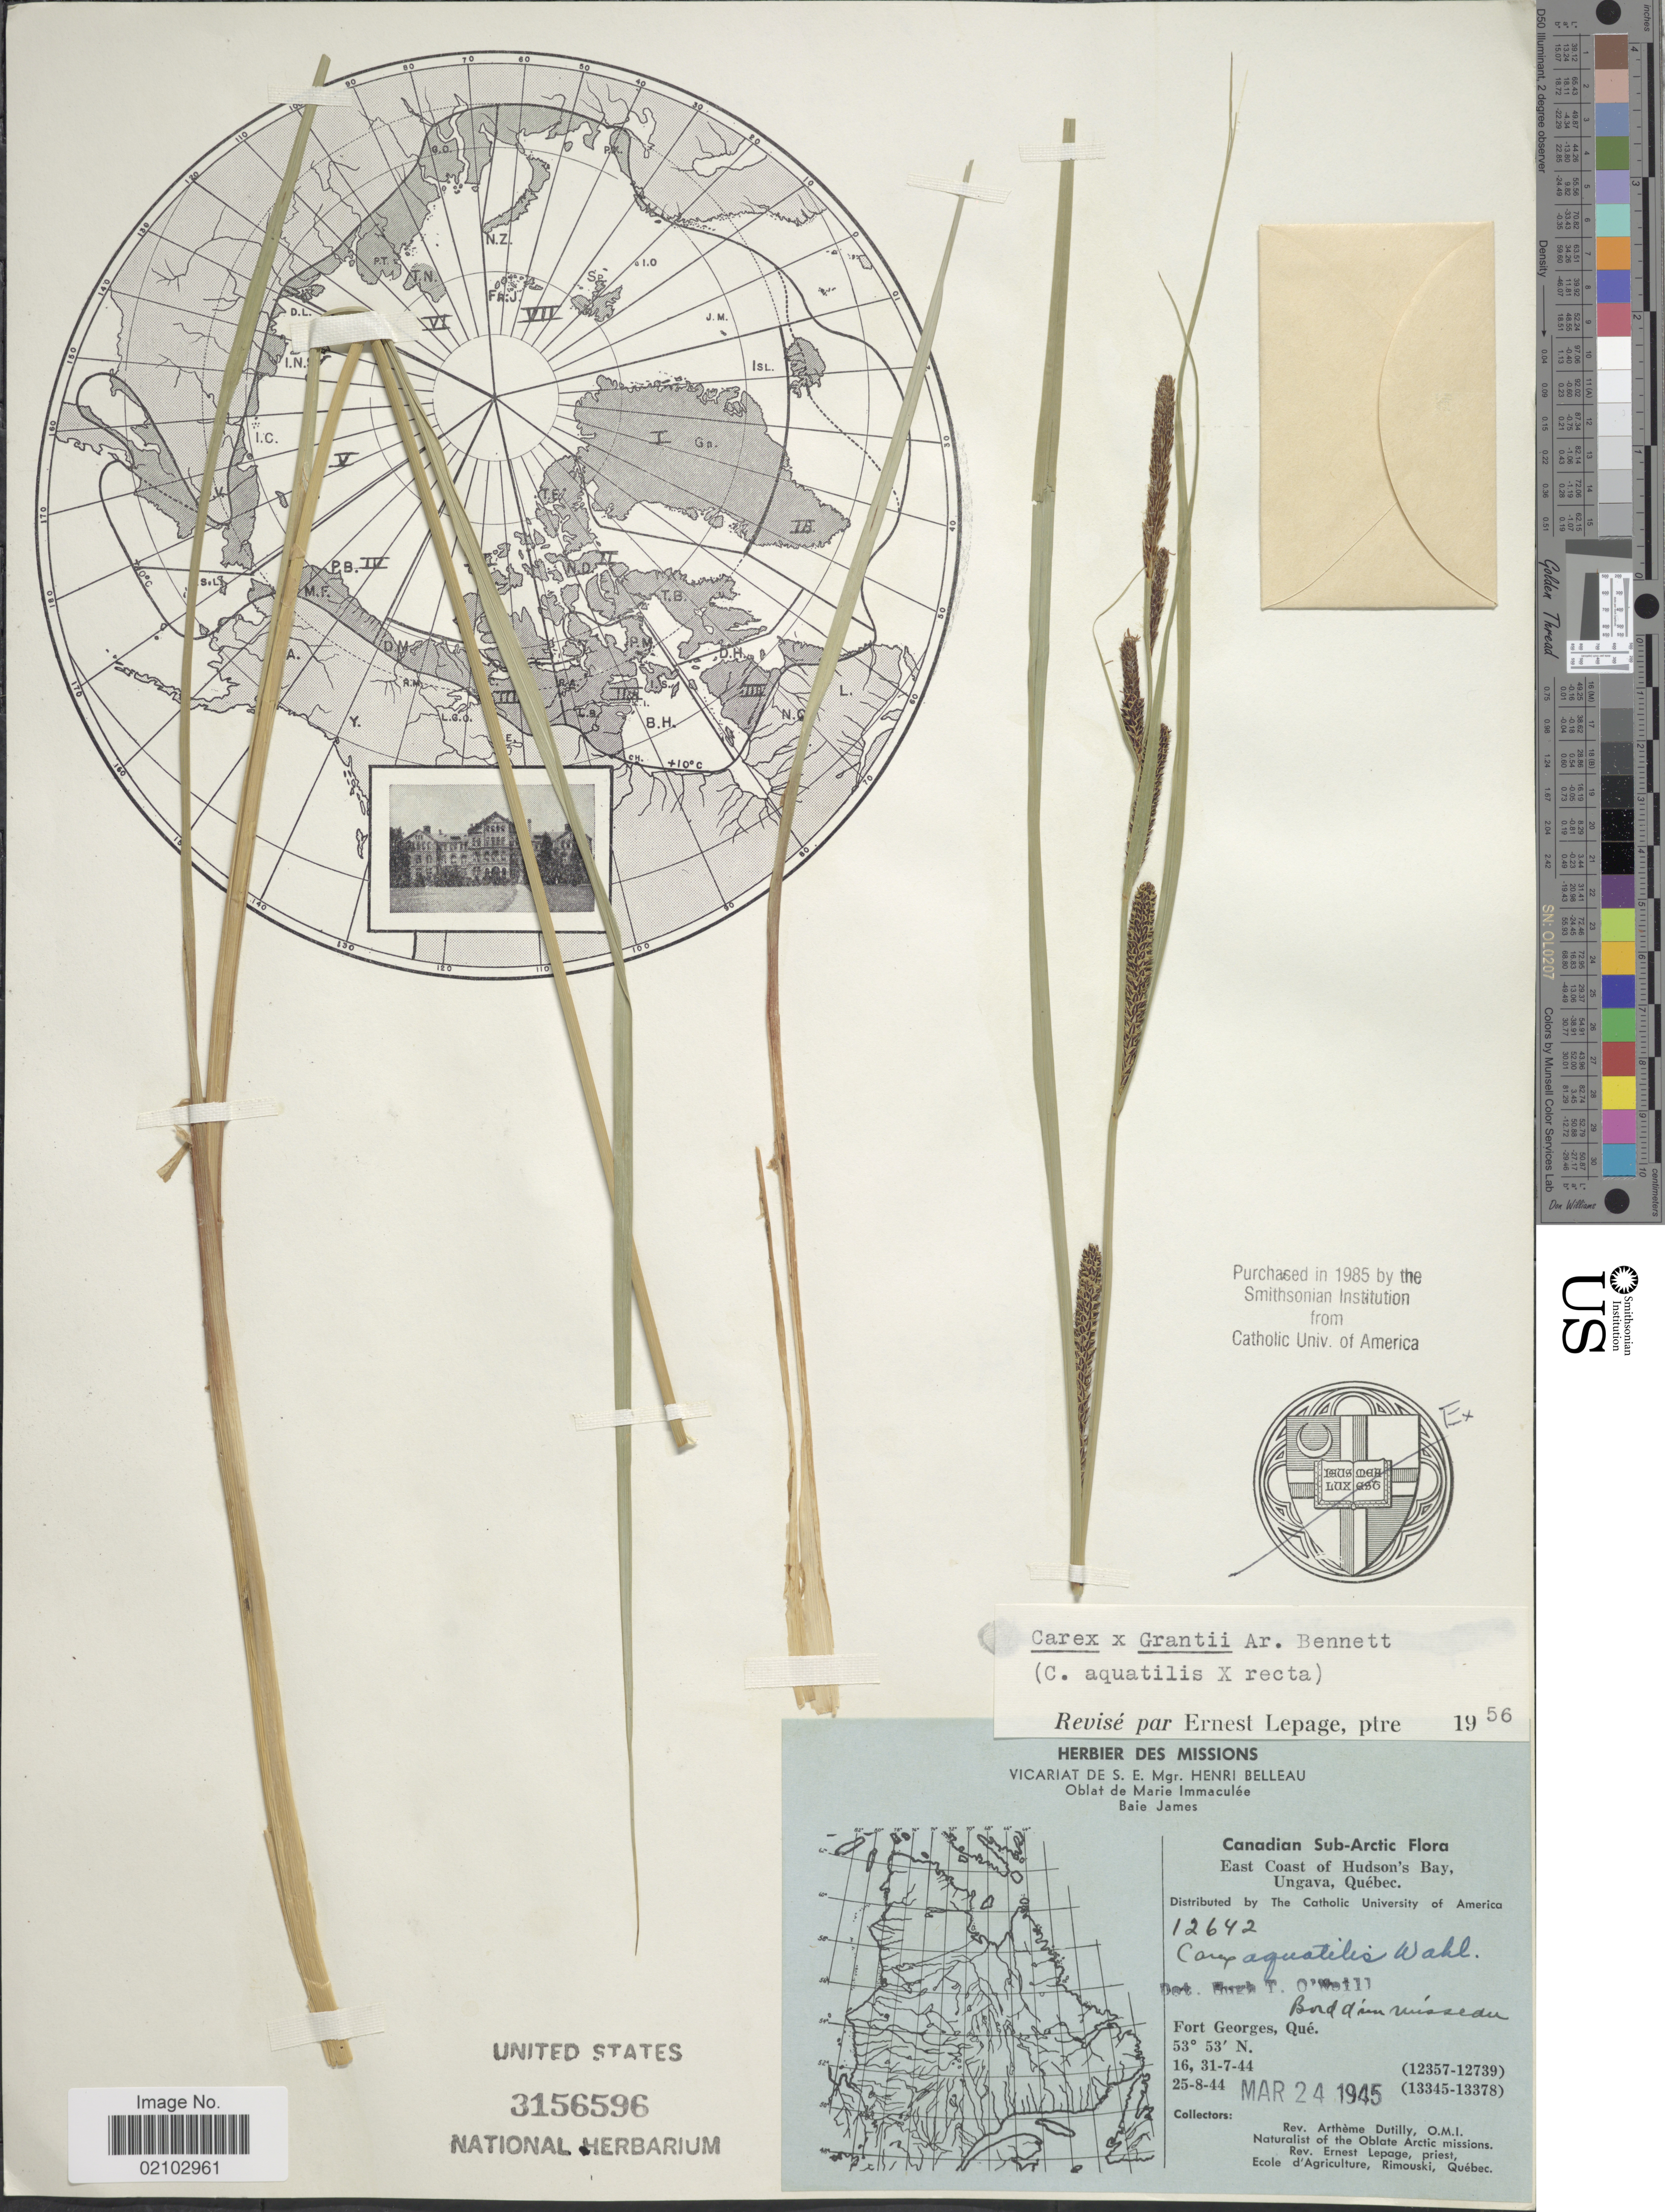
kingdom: Plantae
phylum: Tracheophyta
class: Liliopsida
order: Poales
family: Cyperaceae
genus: Carex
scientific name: Carex aquatilis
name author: Wahlenb.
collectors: A. Dutilly & E. Lepage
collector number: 12642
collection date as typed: Transcribed d/m/y: 16/7/44 to 25/8/44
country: Canada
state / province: Quebec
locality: Canadian Sub-Arctic, East Coast of Hudson's Bay, Ungava, Fort Georges, Rivage.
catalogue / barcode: US 3156596